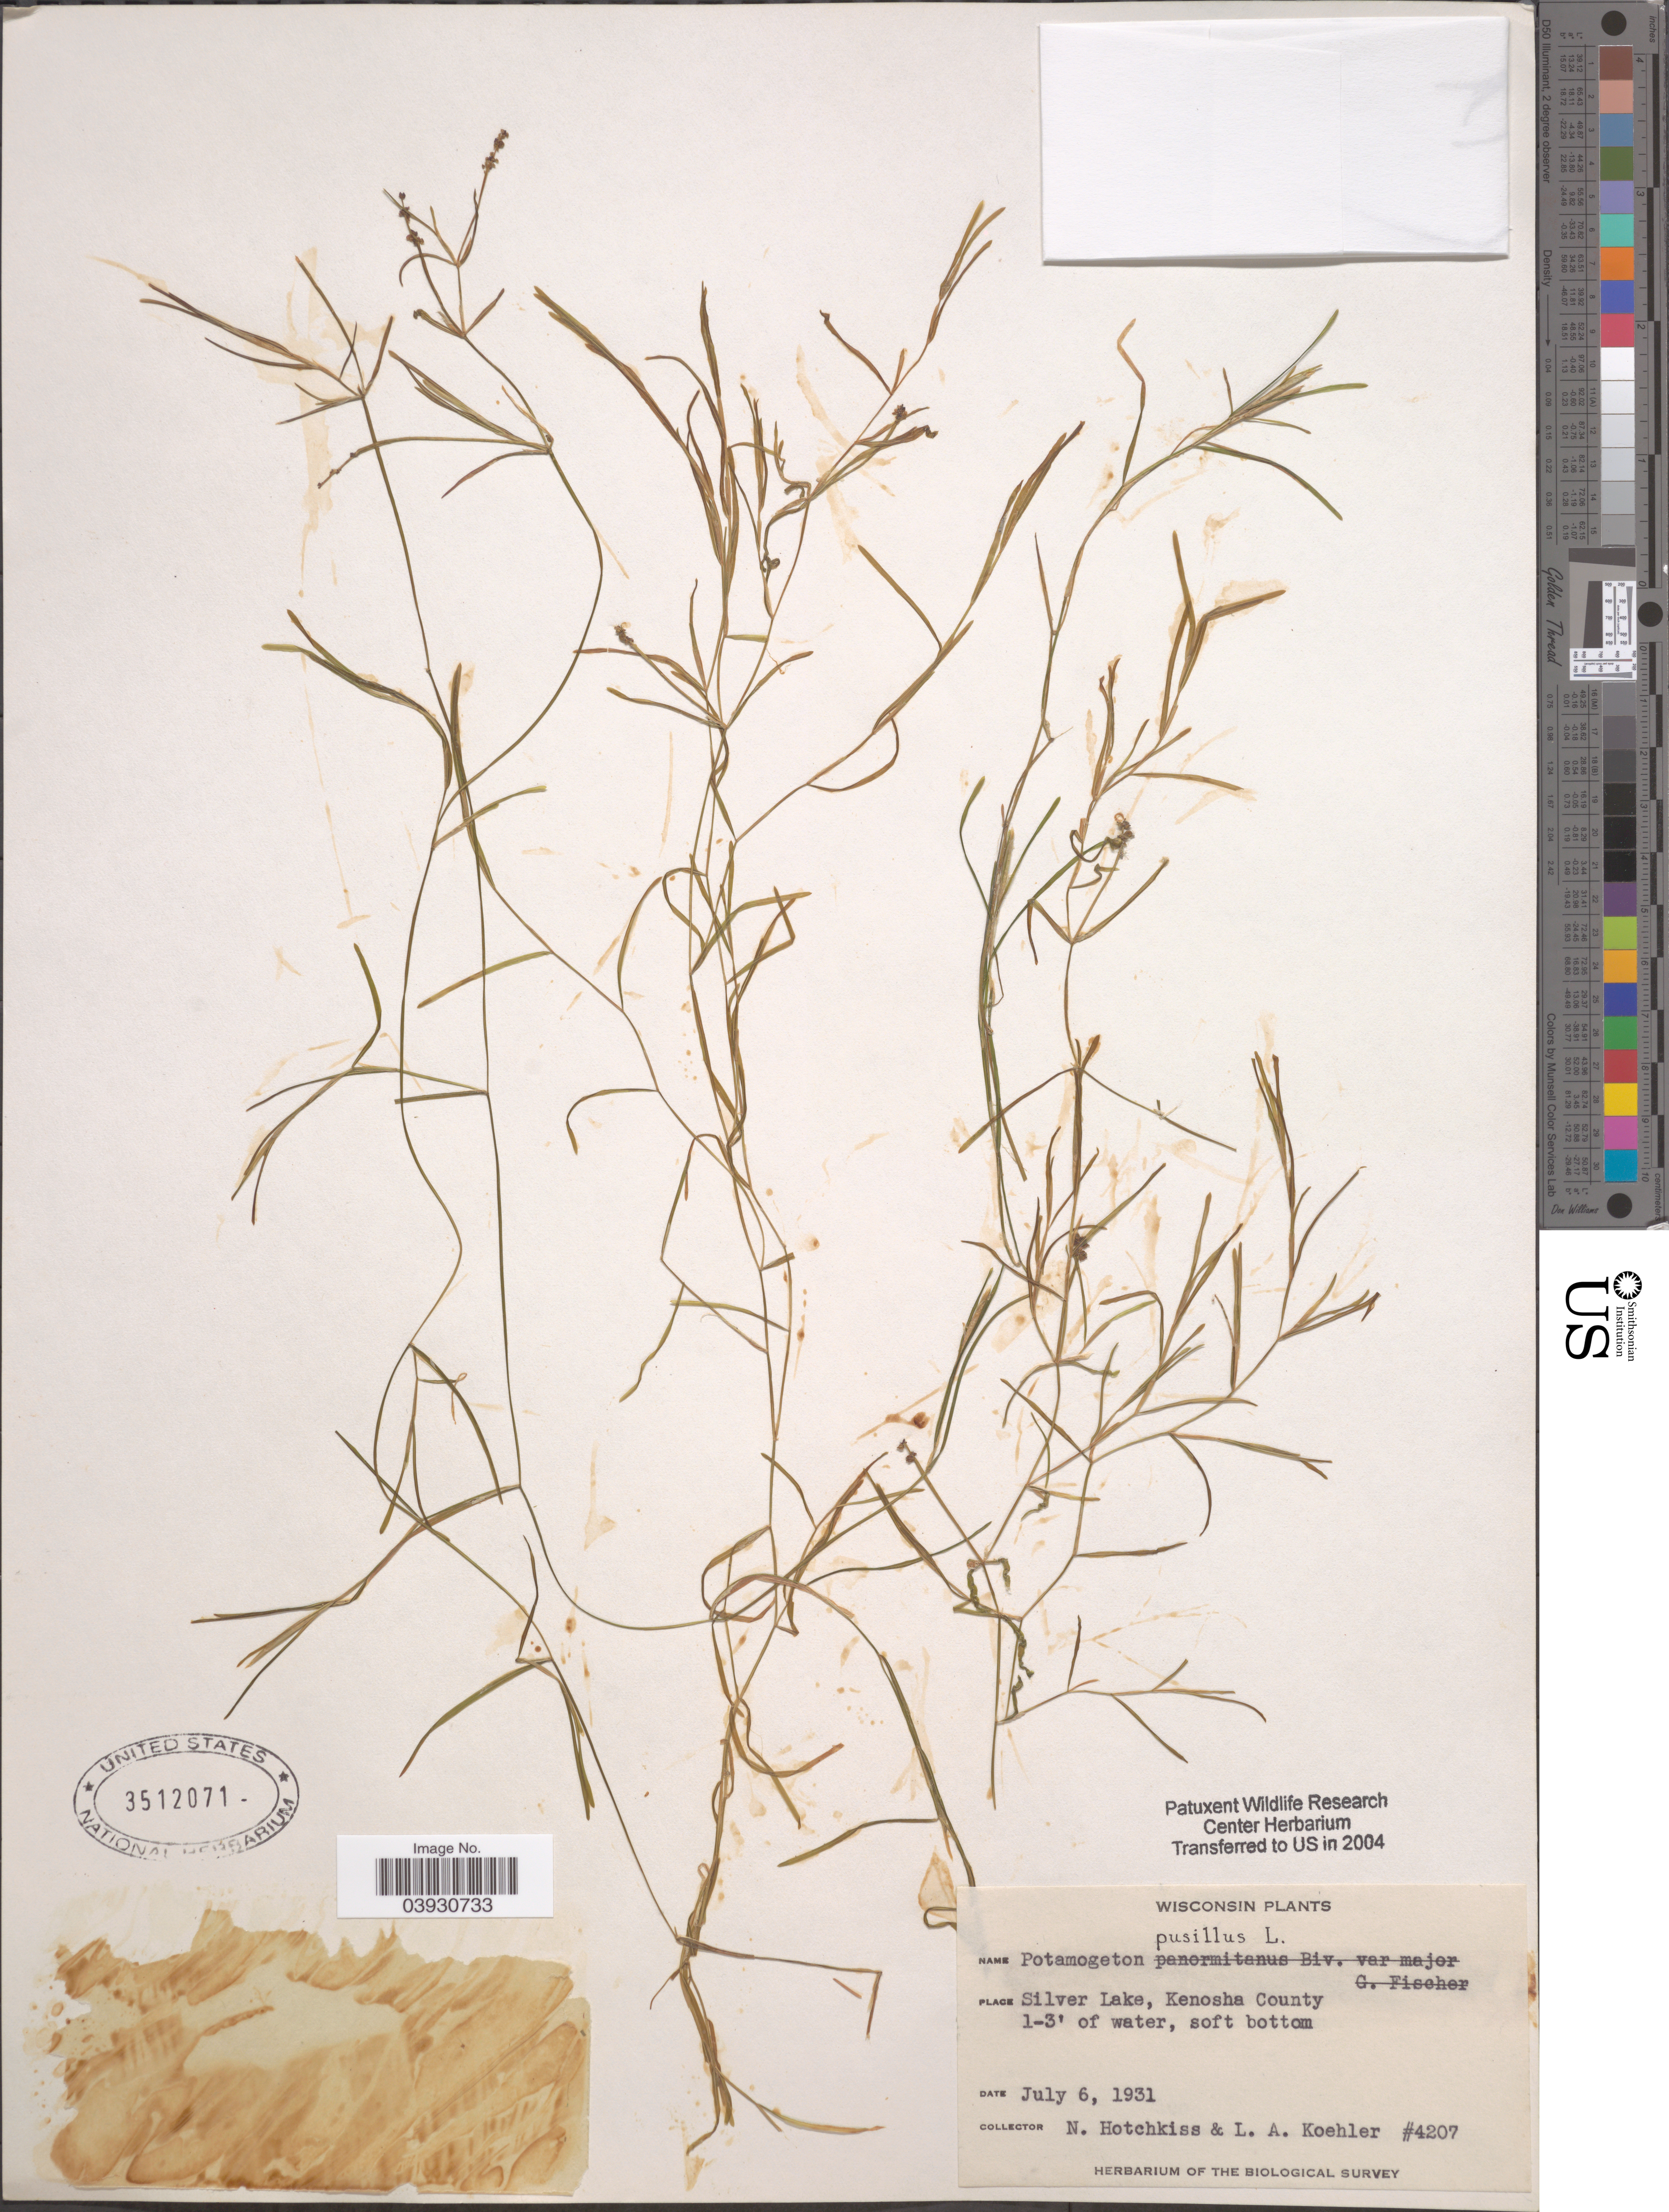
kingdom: Plantae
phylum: Tracheophyta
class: Liliopsida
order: Alismatales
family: Potamogetonaceae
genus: Potamogeton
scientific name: Potamogeton pusillus var. pusillus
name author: L.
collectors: N. Hotchkiss & L. Koehler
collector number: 4207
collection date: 1931-07-06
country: United States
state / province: Wisconsin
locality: Silver Lake, Kenosha County.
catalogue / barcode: US 3512071